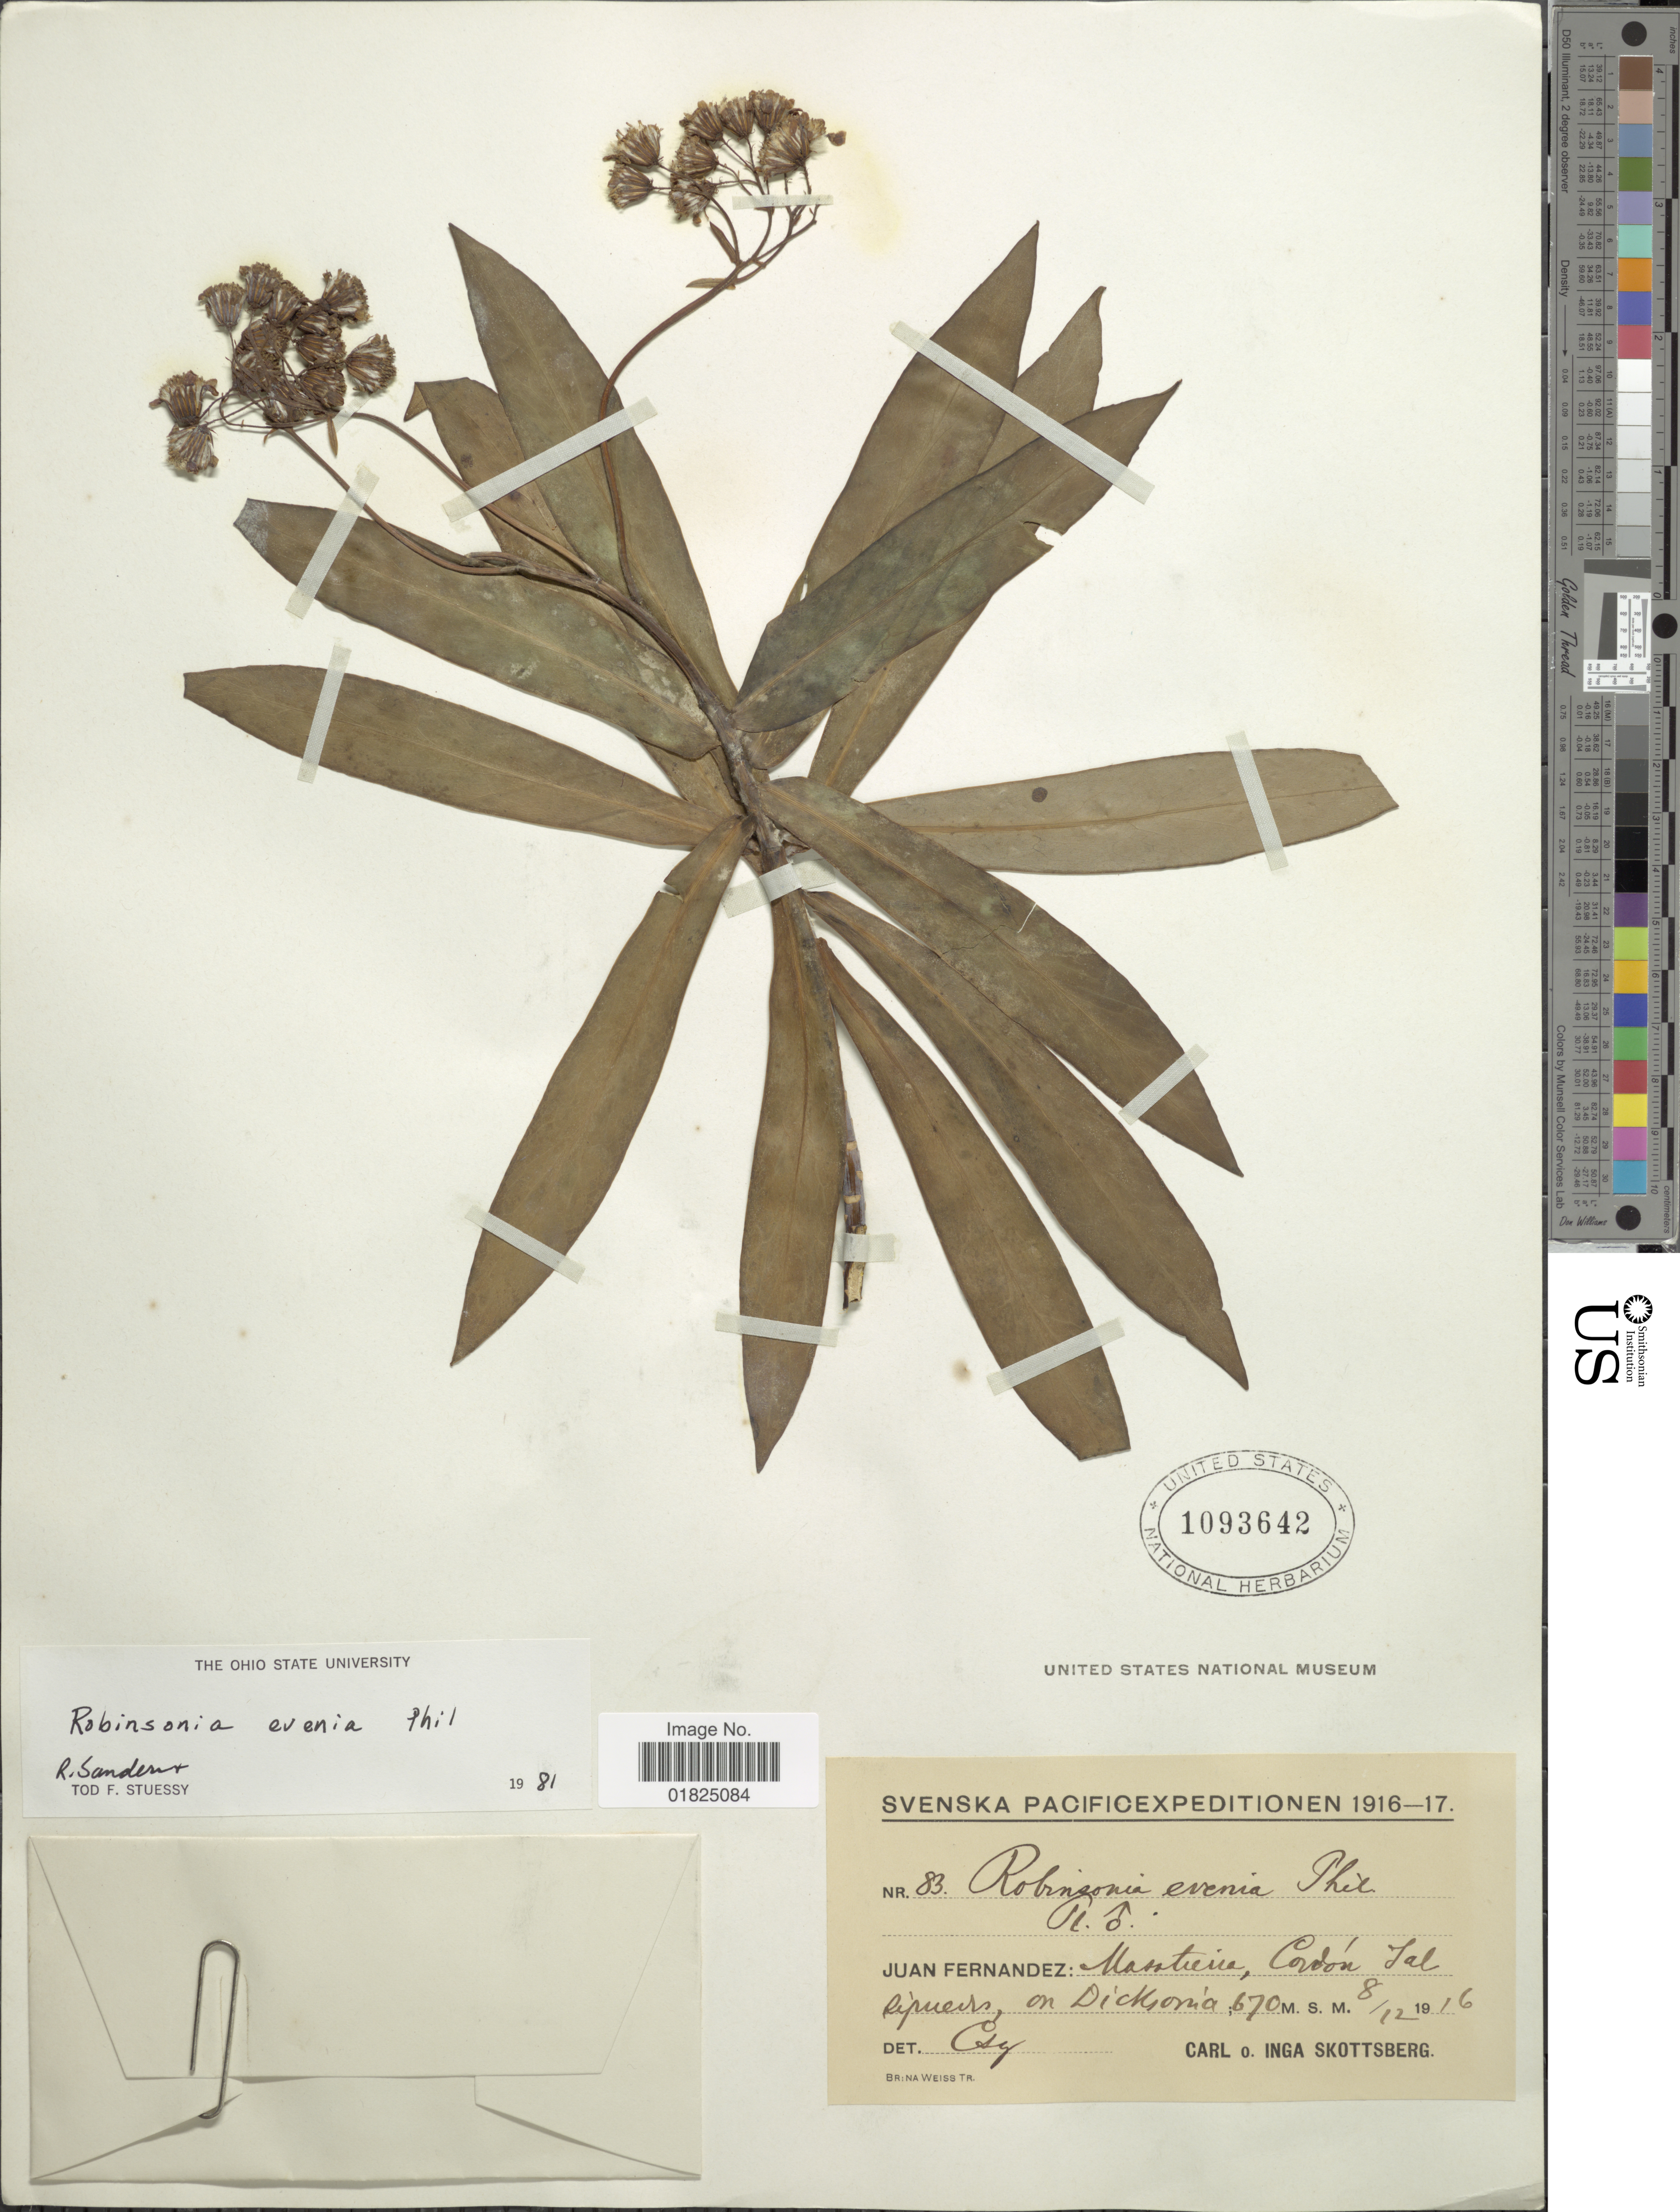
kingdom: Plantae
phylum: Tracheophyta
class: Magnoliopsida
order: Asterales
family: Asteraceae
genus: Robinsonia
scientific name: Robinsonia evenia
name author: Phil.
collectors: C. Skottsberg & I. Skottsberg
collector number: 83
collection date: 1916-12-08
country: Chile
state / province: Valparaíso (V)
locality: Juan Fernandez: Masatierra, Cordón Salsipuedes.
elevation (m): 670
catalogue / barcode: US 1093642